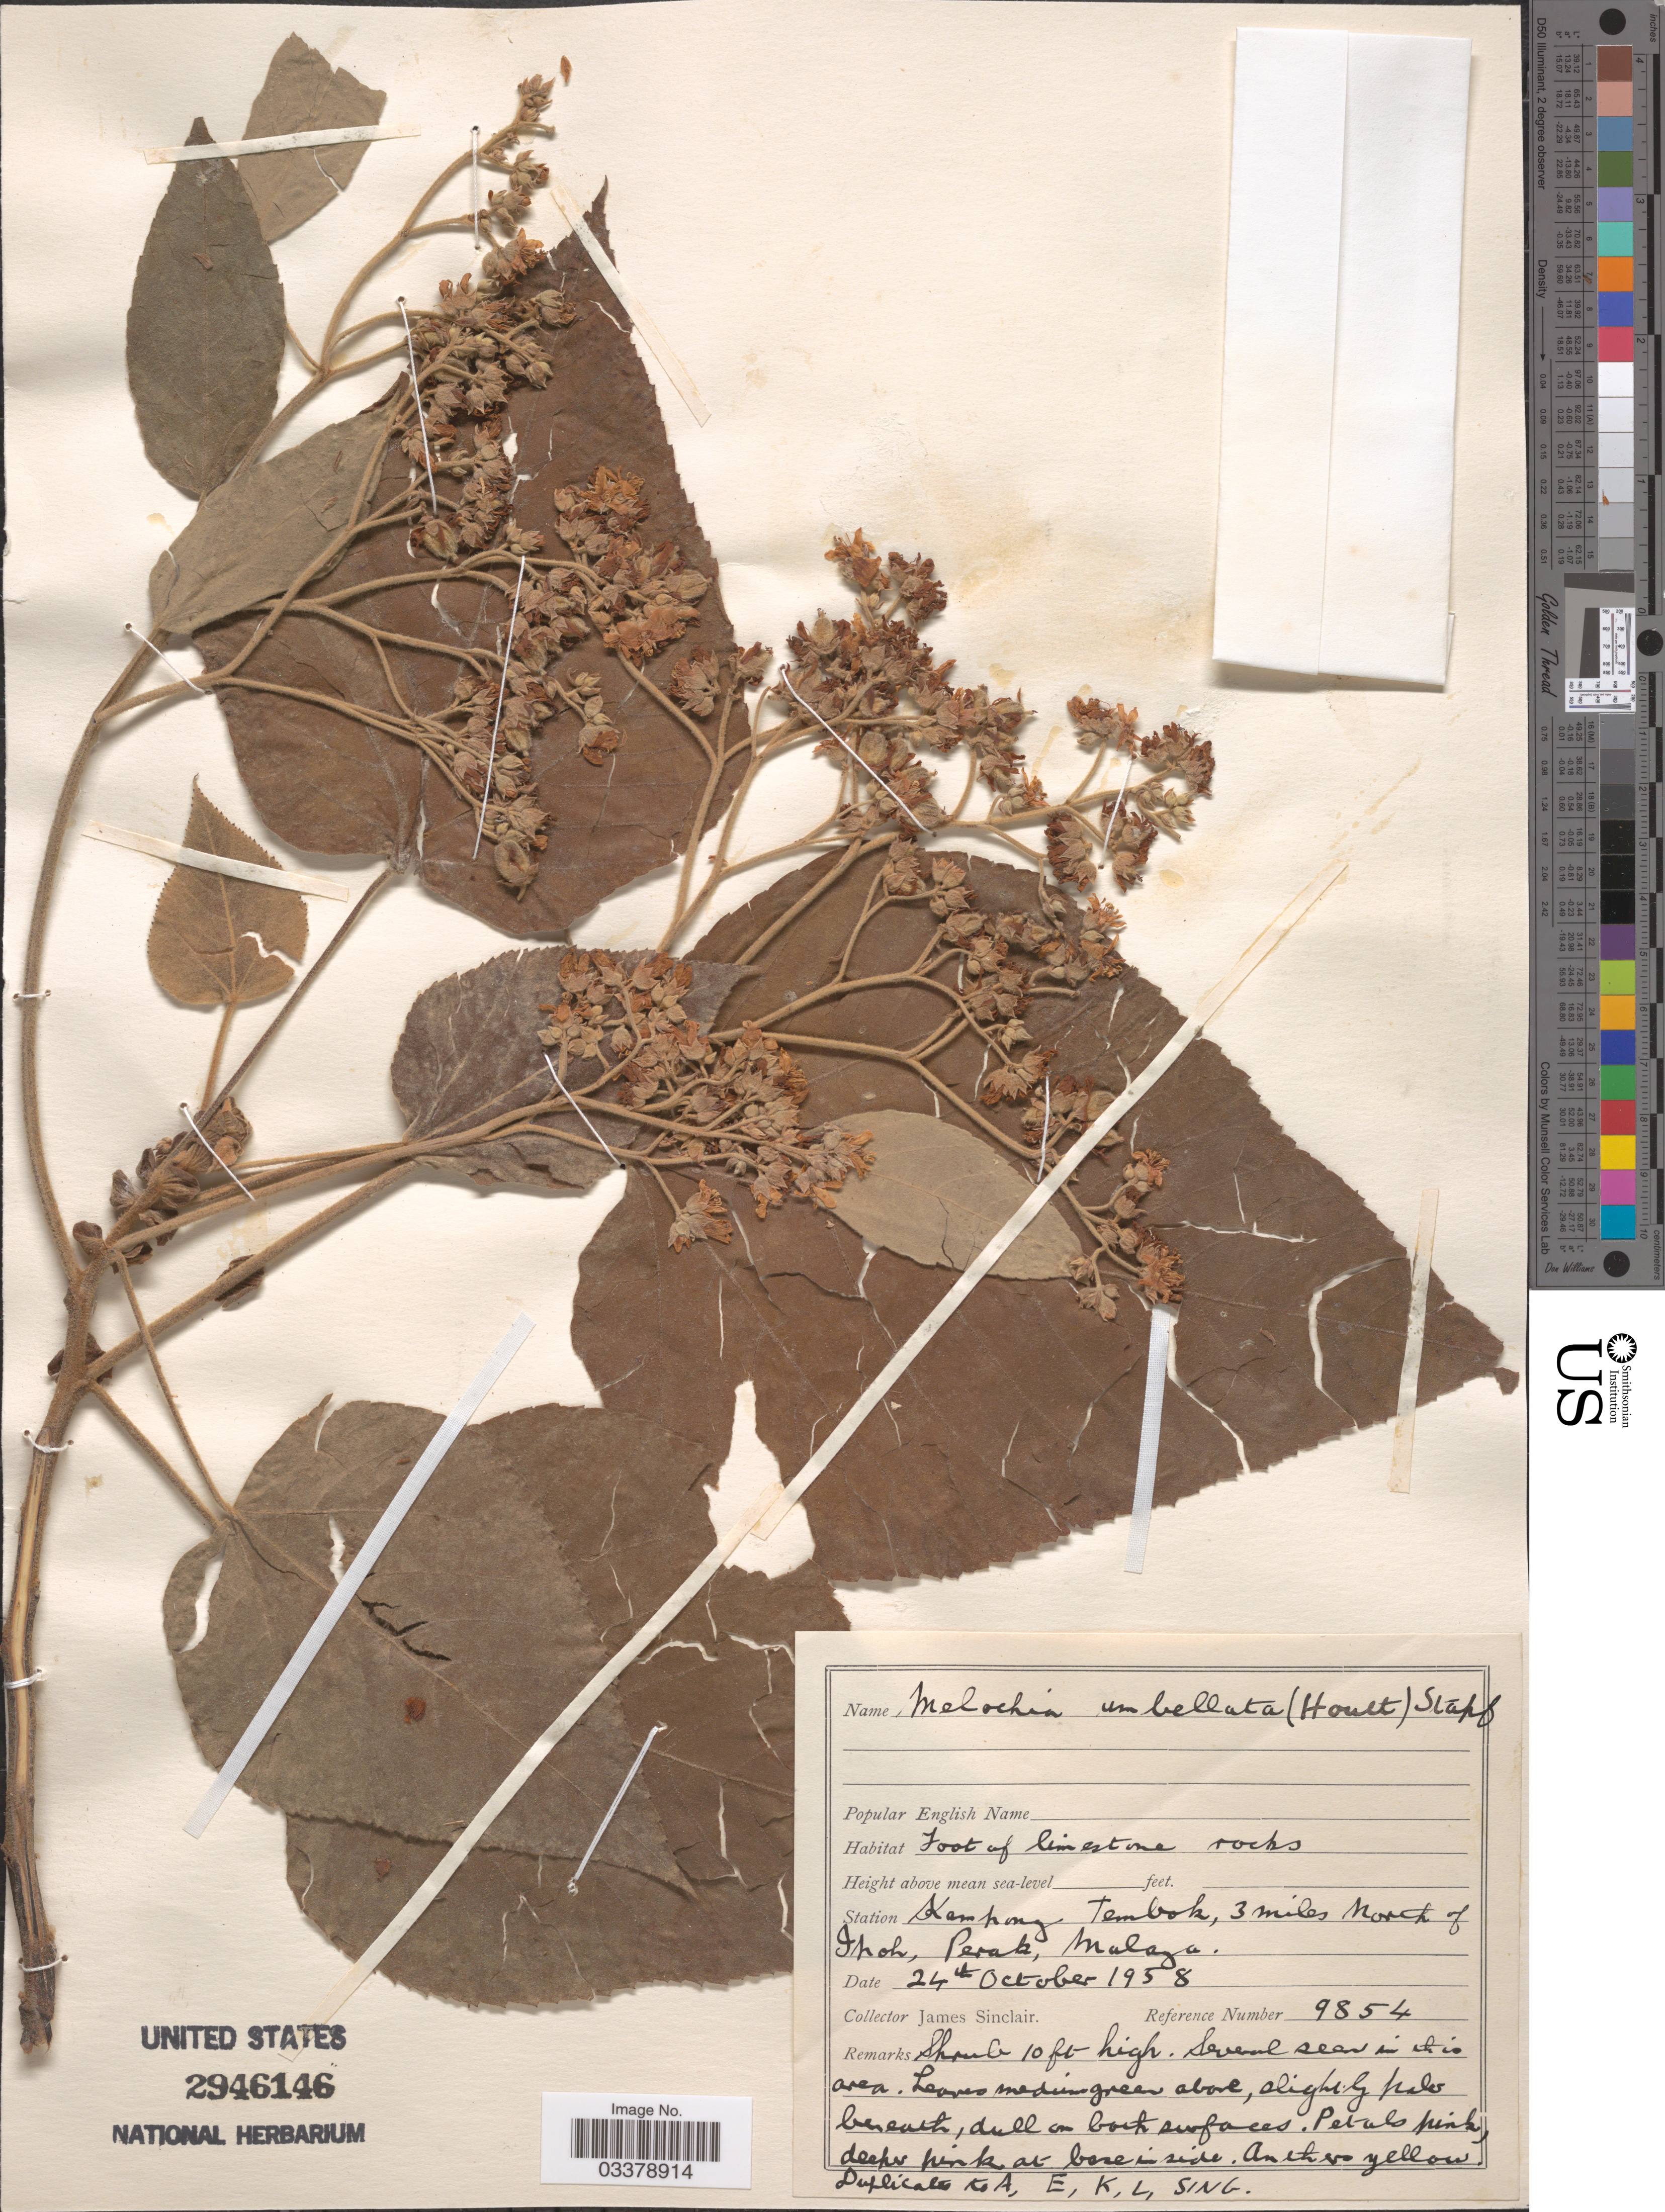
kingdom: Plantae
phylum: Tracheophyta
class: Magnoliopsida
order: Malvales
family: Malvaceae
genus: Melochia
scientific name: Melochia umbellata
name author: Stapf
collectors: J. Sinclair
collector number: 9854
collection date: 1958-10-24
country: Malaysia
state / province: Perak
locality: Kampong, Tembok, 3 miles North of Ipoh, Malaya.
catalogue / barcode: US 2946146